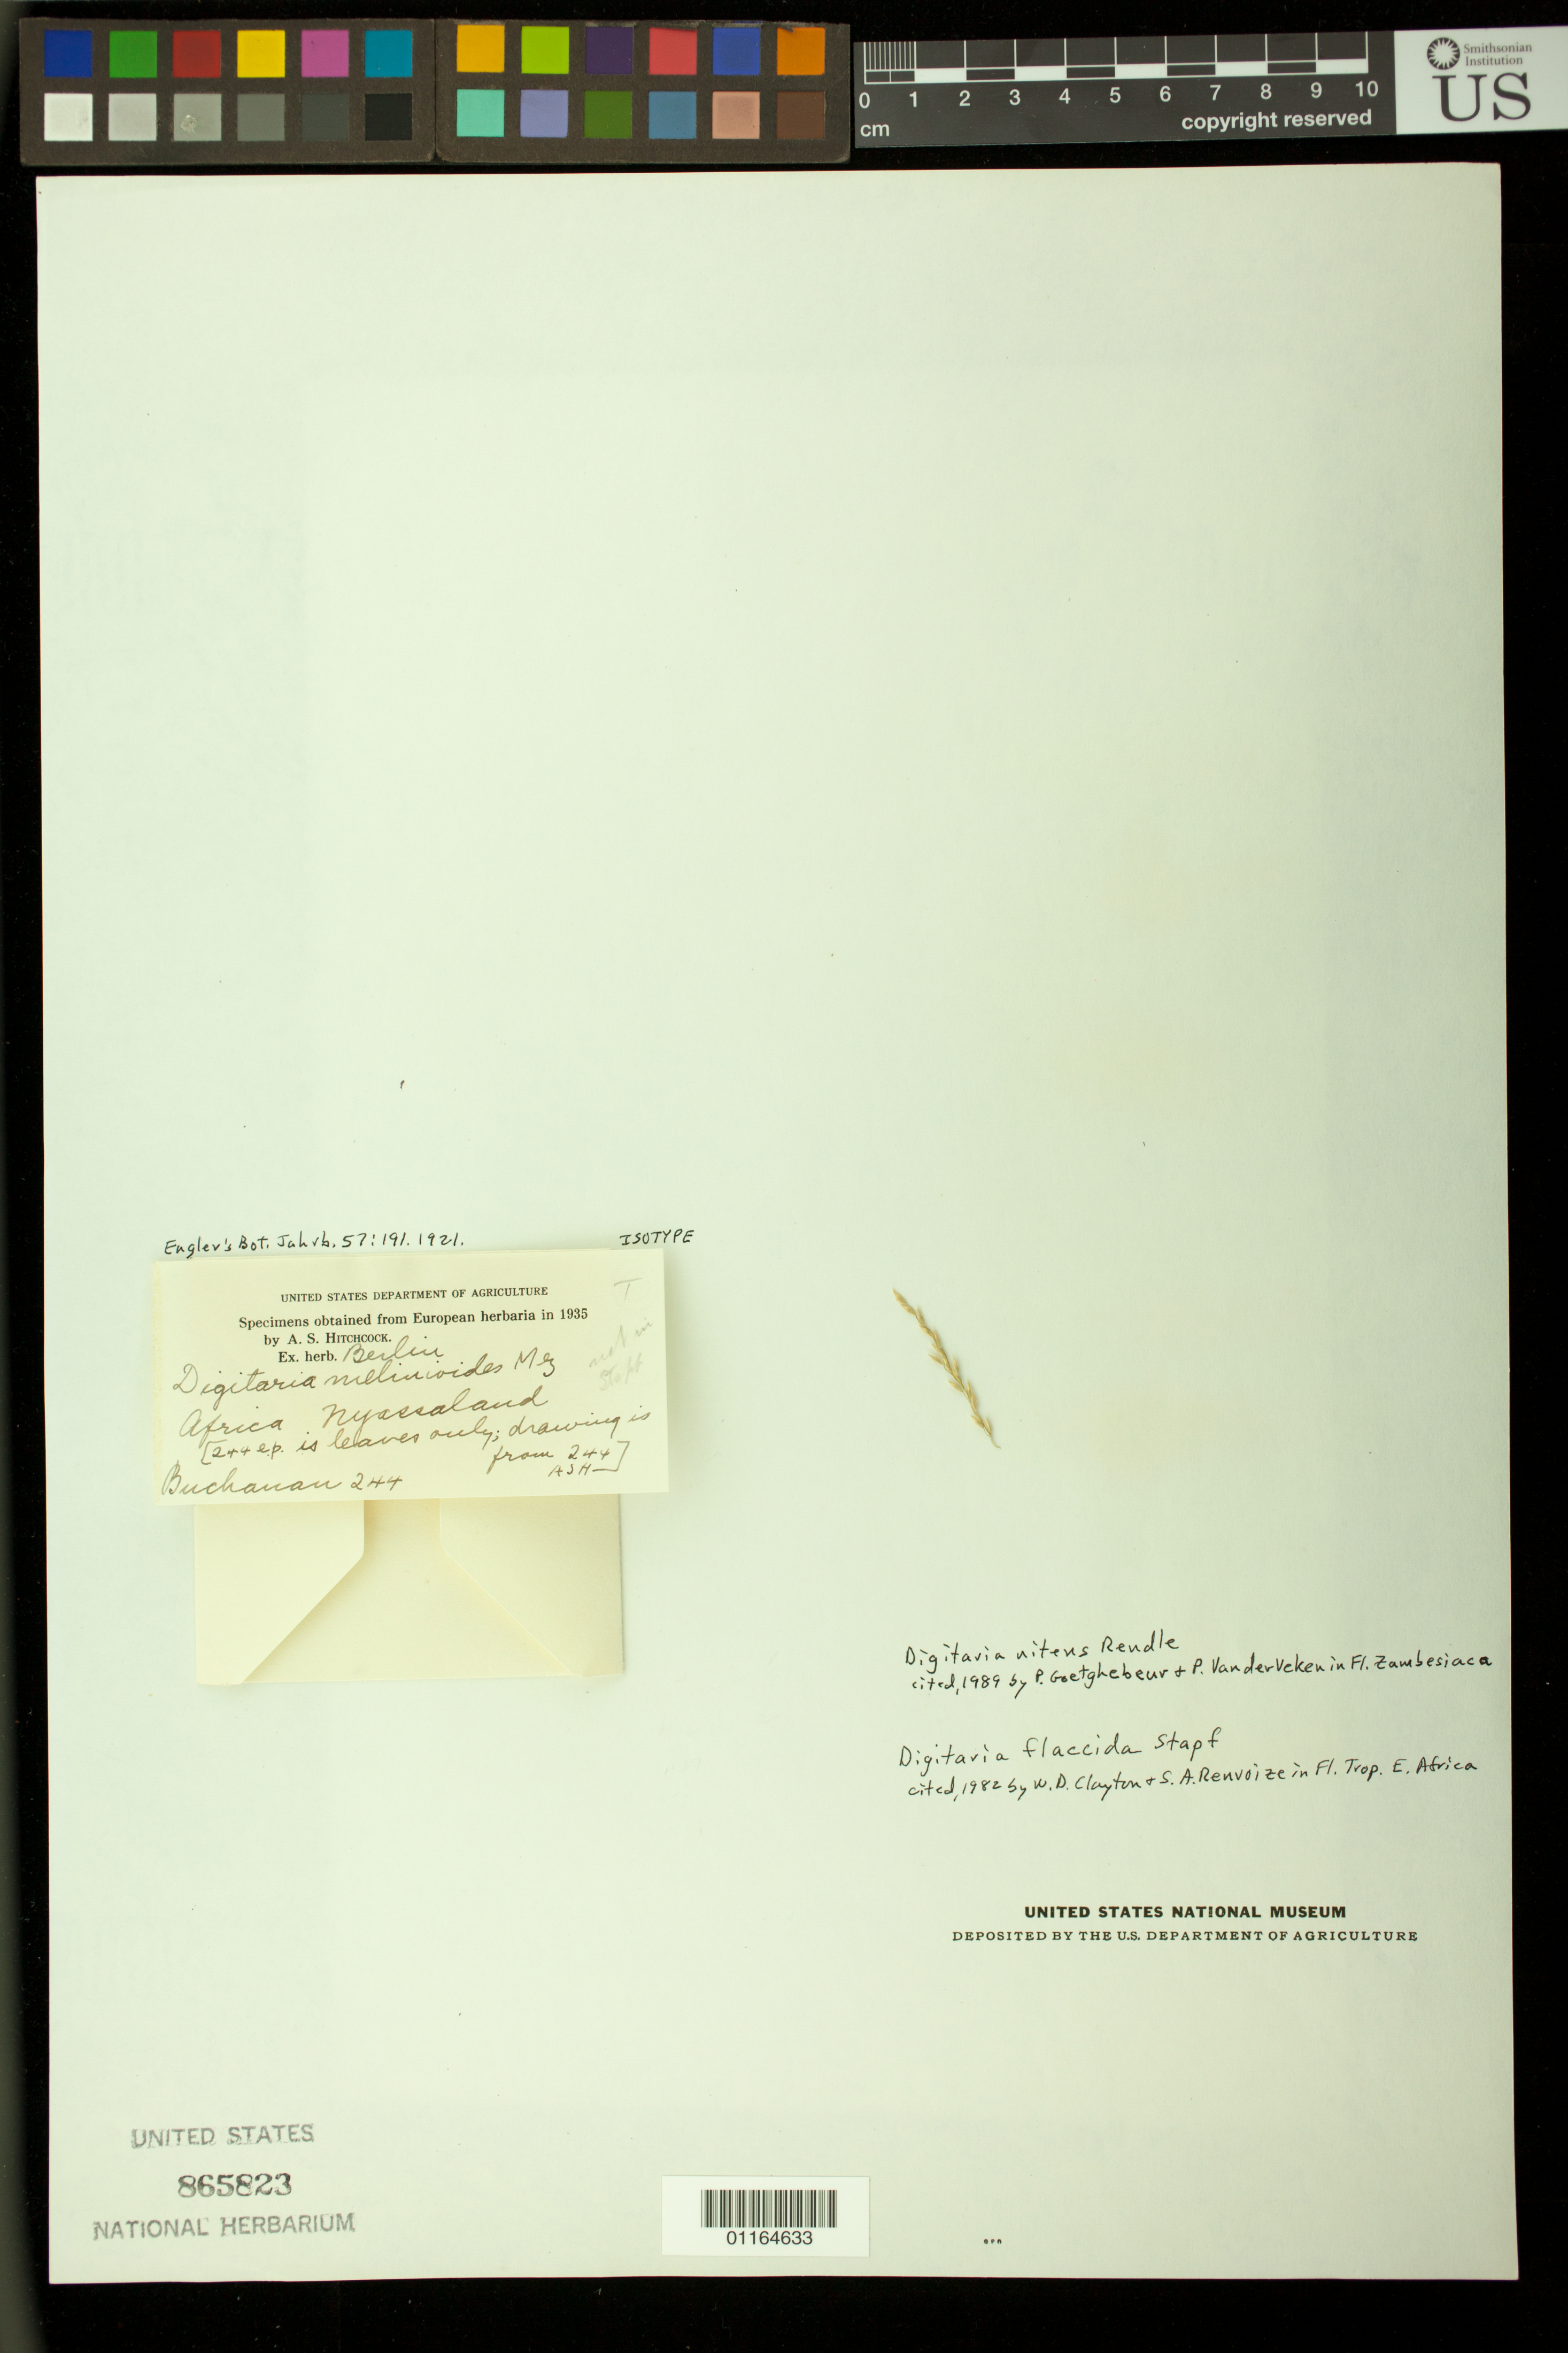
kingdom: Plantae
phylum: Tracheophyta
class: Liliopsida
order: Poales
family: Poaceae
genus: Digitaria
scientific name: Digitaria melinioides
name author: Mez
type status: Type Collection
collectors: J. Buchanan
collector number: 244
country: Malawi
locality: Nyassaland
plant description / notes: Fragmentary material of type specimen ex herb. Berlin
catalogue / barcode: US 865823